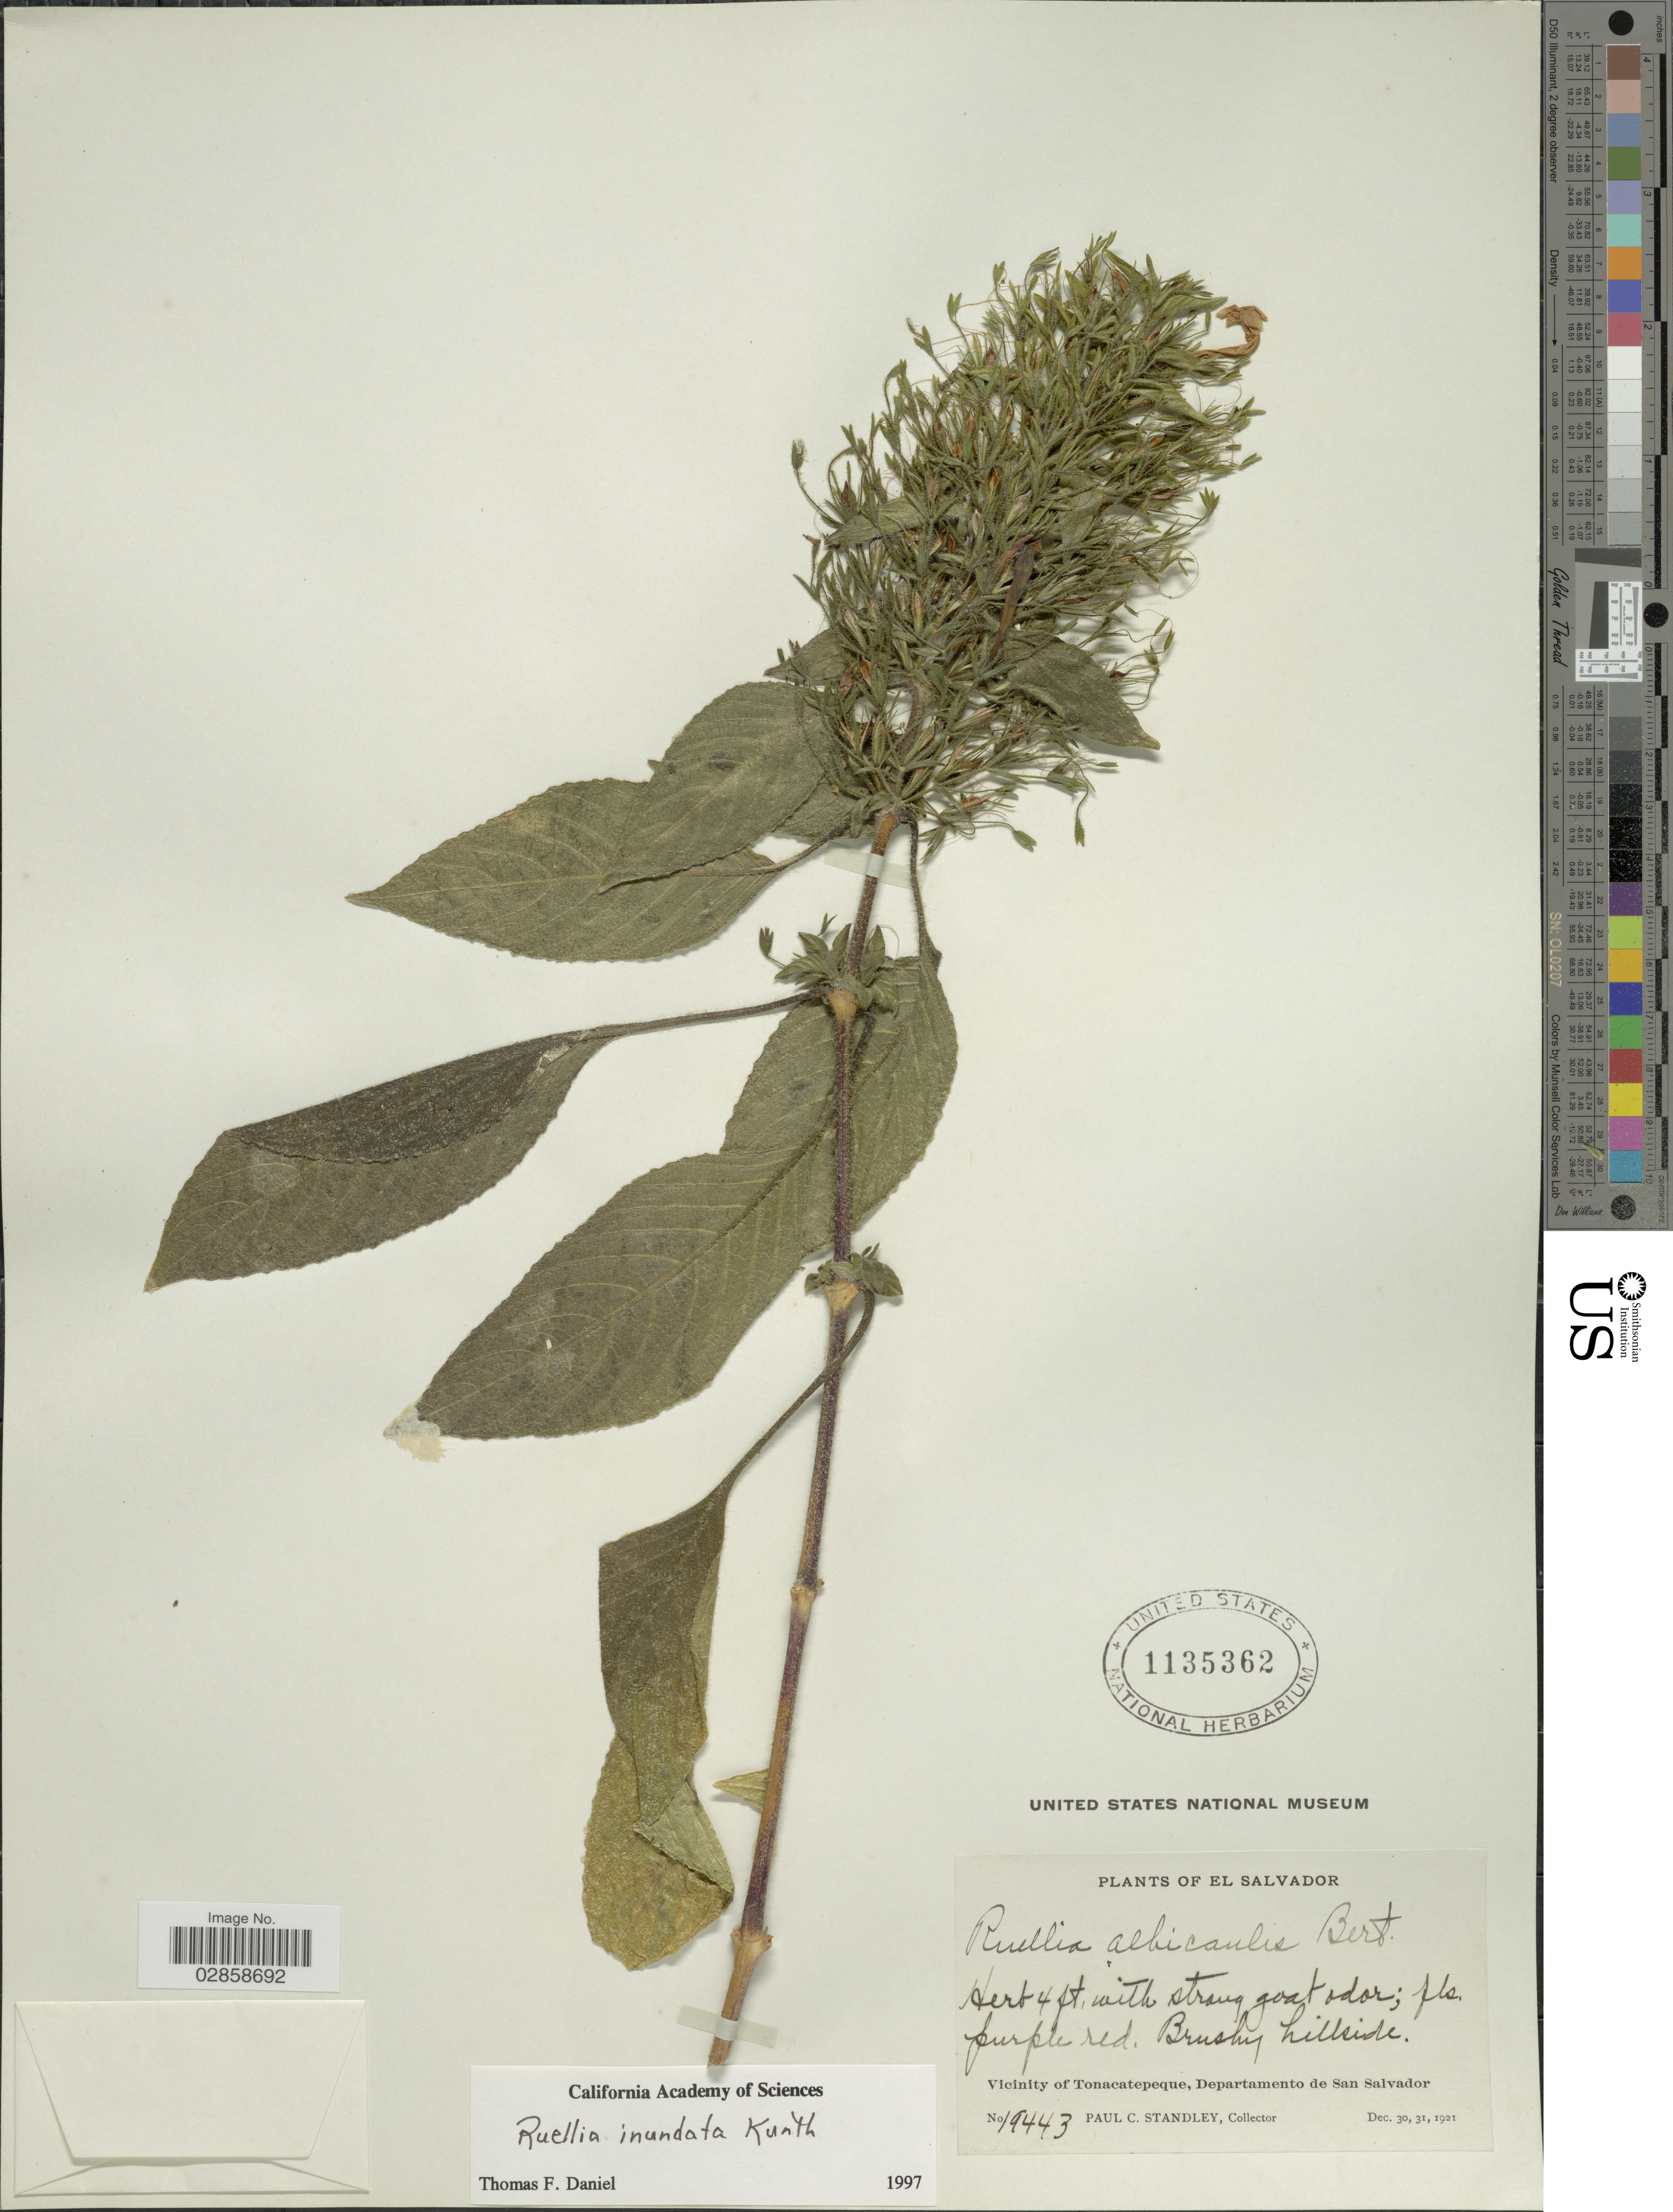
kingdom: Plantae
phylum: Tracheophyta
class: Magnoliopsida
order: Lamiales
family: Acanthaceae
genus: Ruellia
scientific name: Ruellia inundata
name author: Kunth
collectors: P. C. Standley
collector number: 194431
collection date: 1921-12-30/1921-12-31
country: El Salvador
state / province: San Salvador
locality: Vicinity of Tonacatepeque, Departamento de San Salvador.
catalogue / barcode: US 1135362